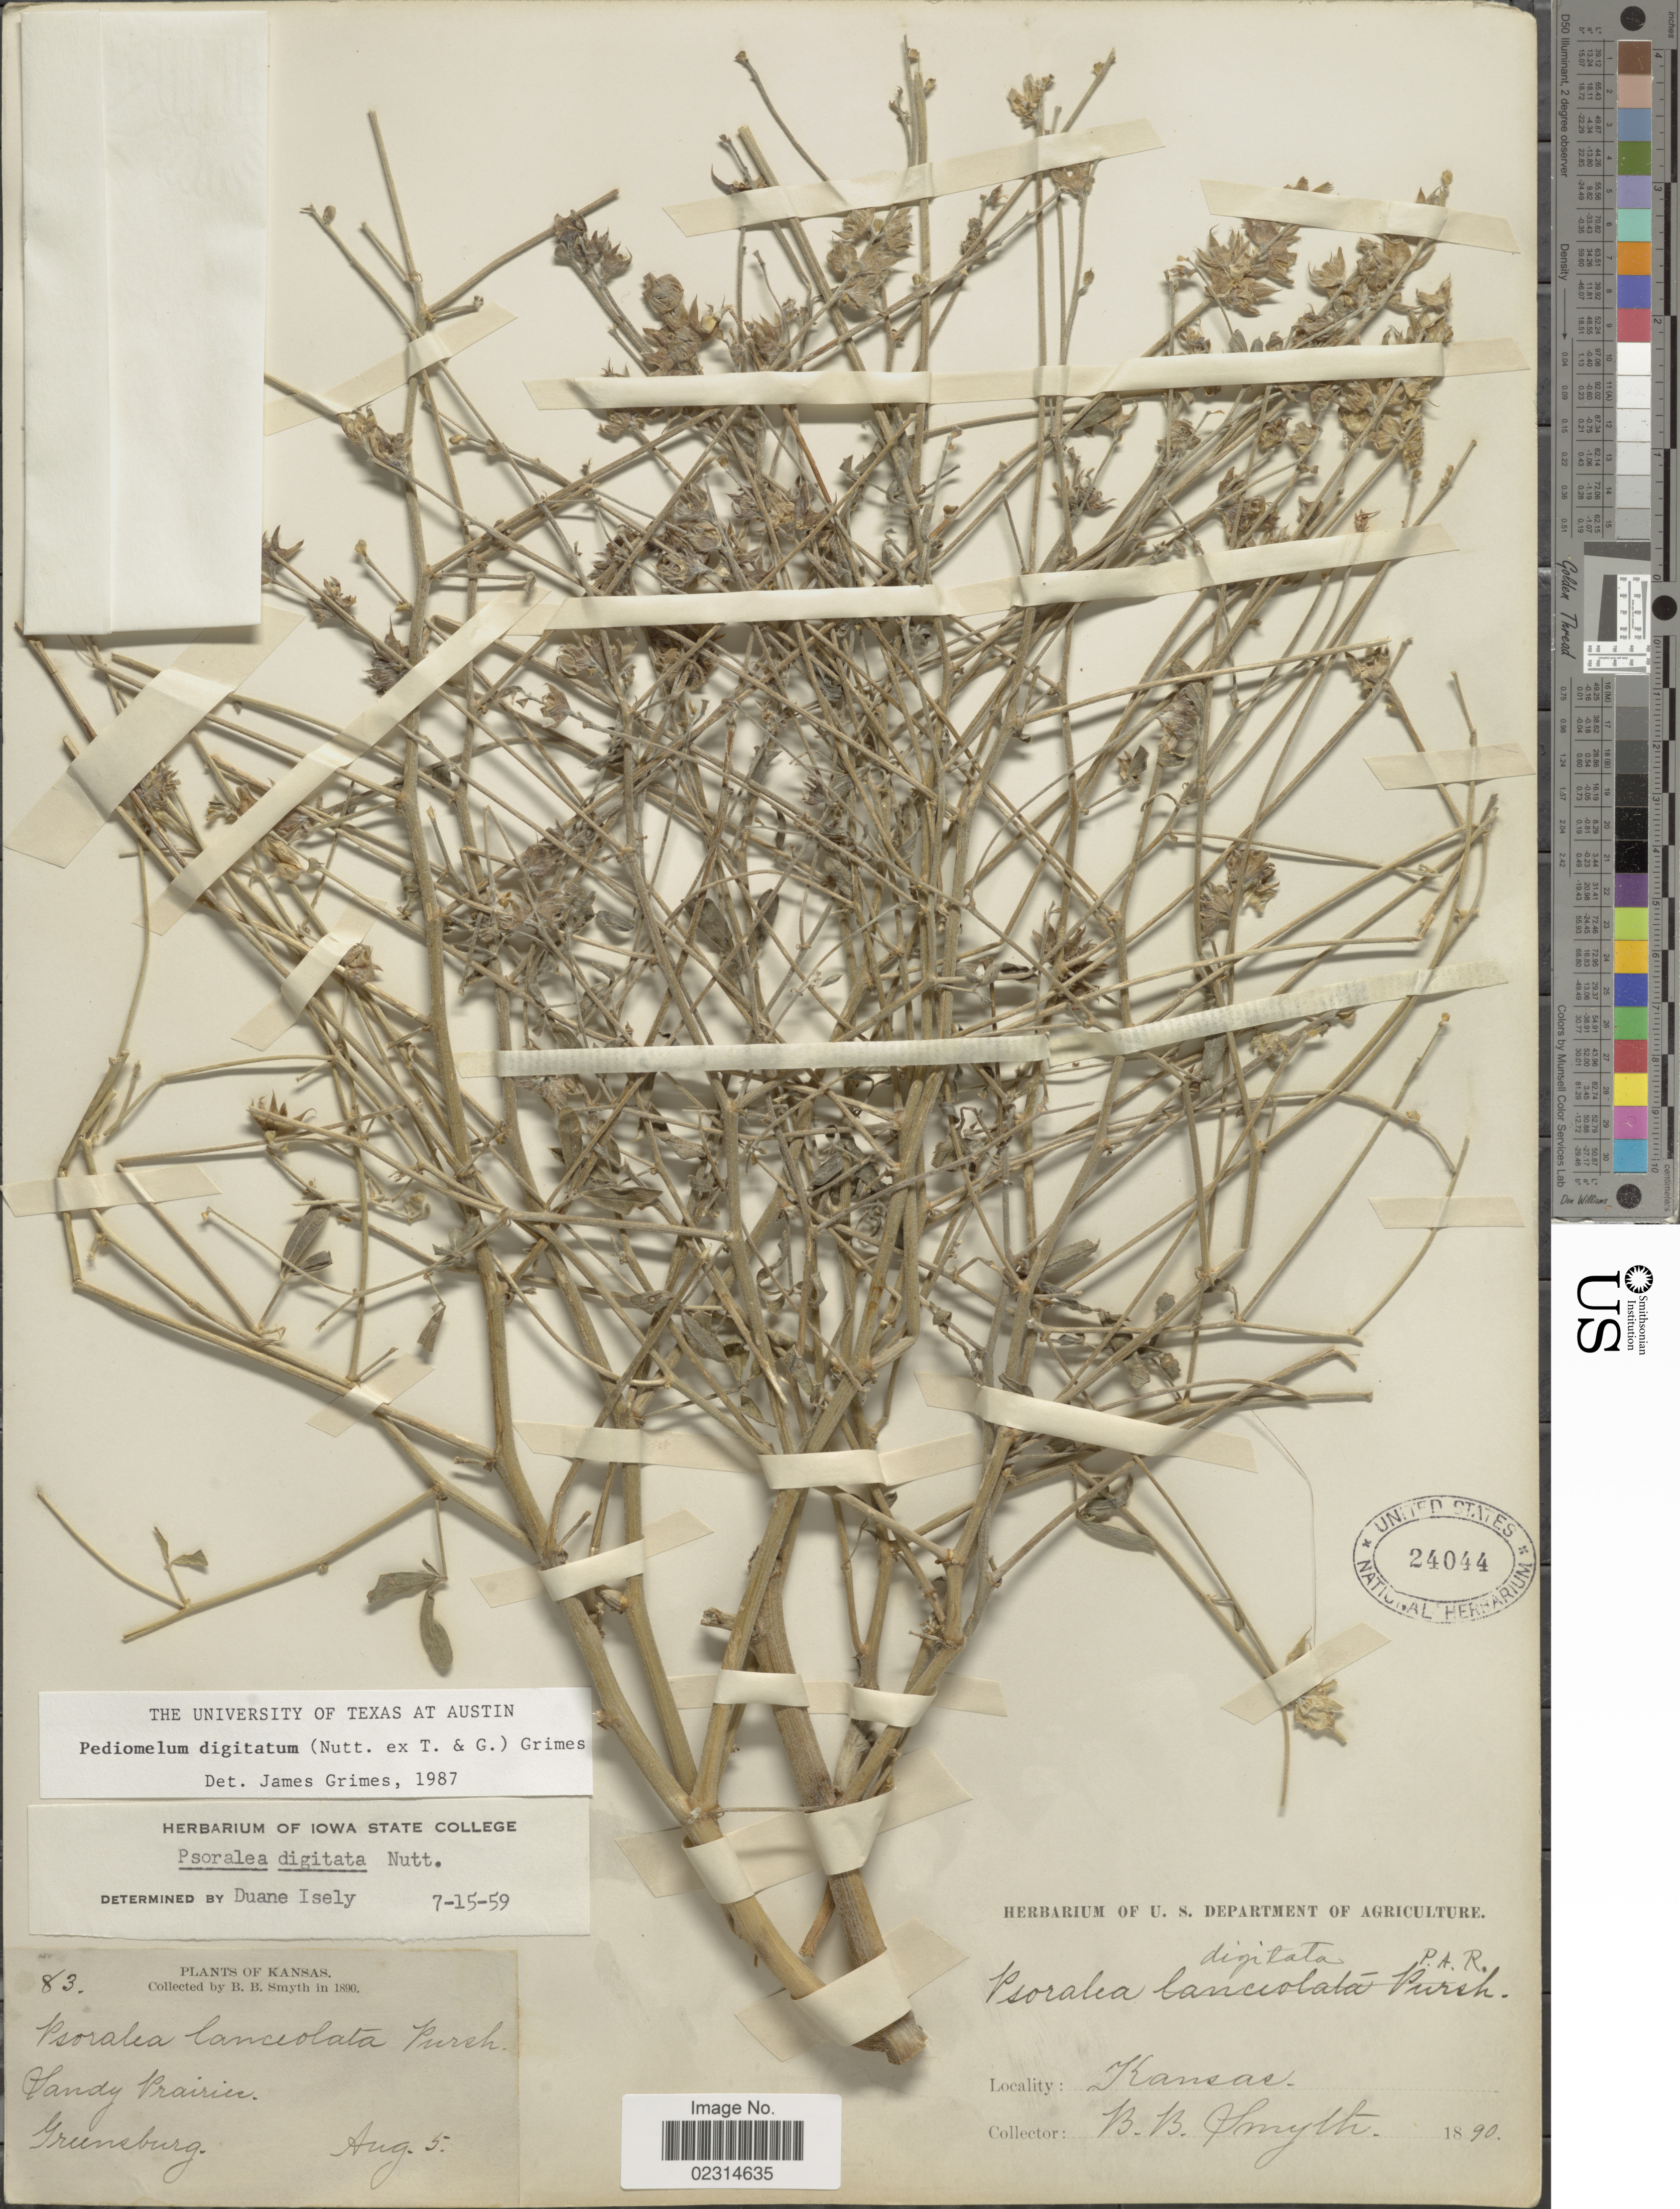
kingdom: Plantae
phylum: Tracheophyta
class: Magnoliopsida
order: Fabales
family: Fabaceae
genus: Pediomelum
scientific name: Pediomelum digitatum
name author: (Nutt. ex Torr. & A. Gray) Isely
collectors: B. Smyth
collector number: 83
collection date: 1890-08-05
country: United States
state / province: Kansas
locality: Sandy Prairie, Greensburg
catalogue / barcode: US 24044